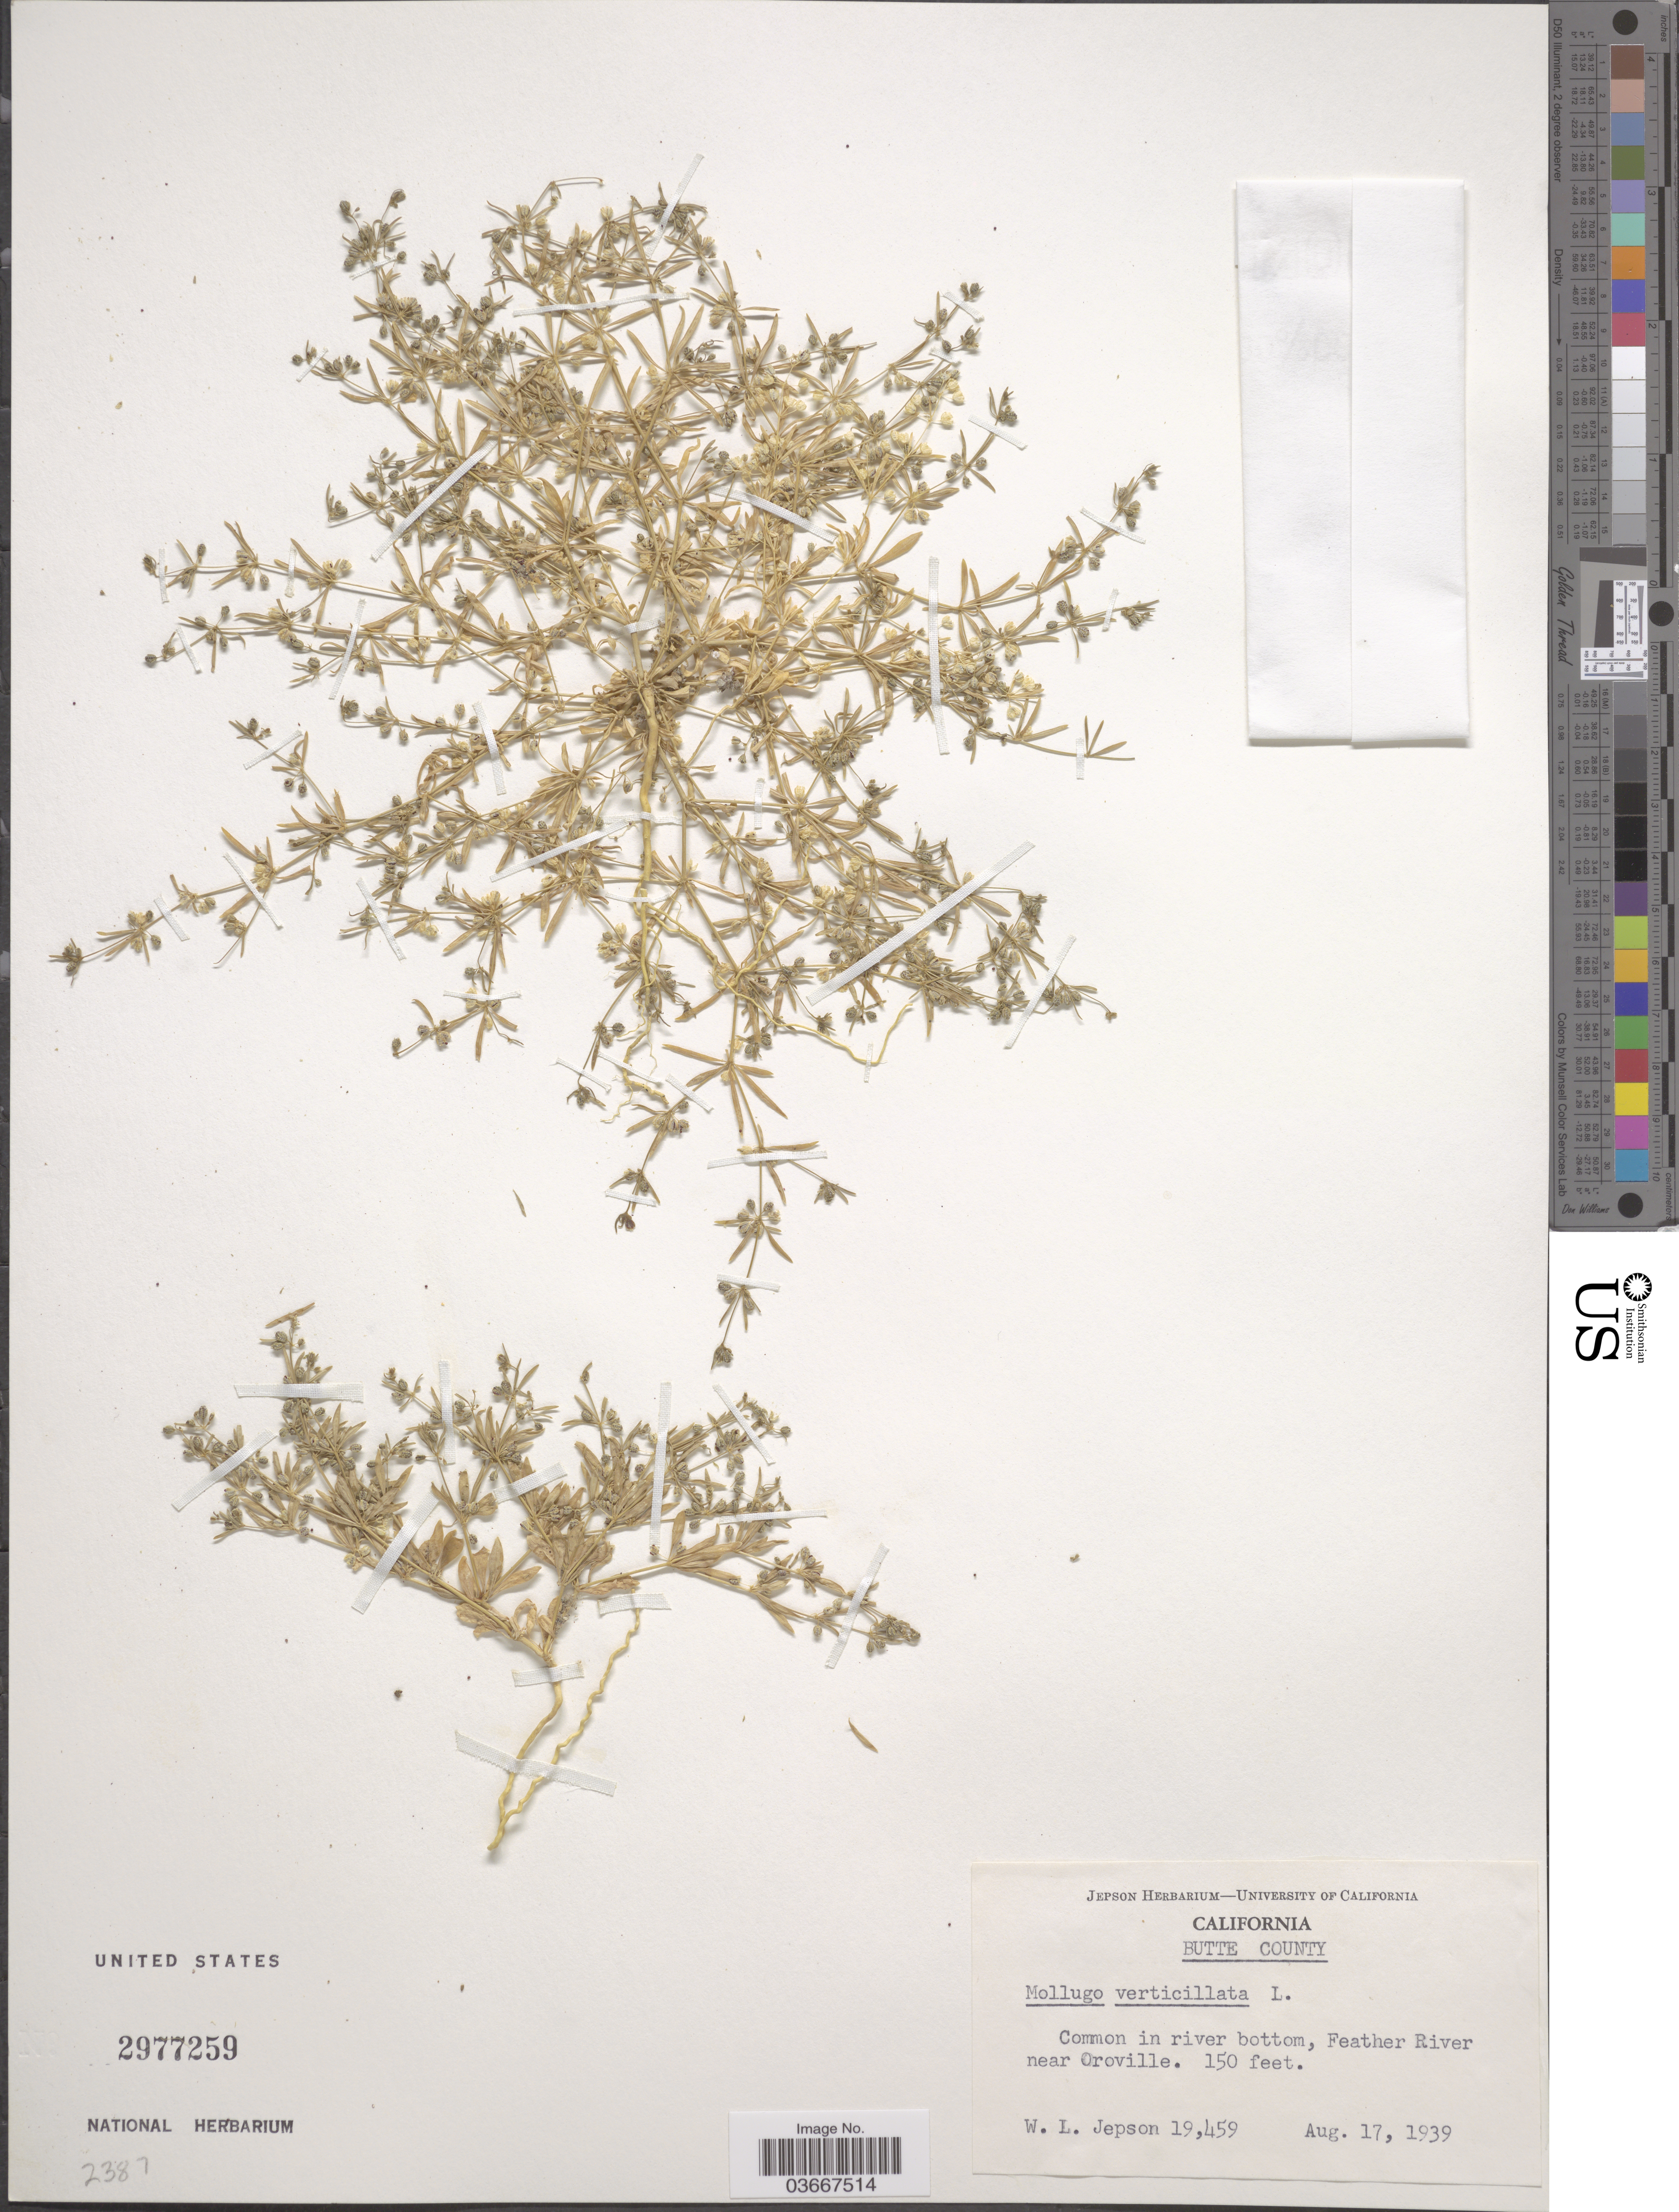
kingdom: Plantae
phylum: Tracheophyta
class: Magnoliopsida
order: Caryophyllales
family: Molluginaceae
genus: Mollugo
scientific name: Mollugo verticillata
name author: L.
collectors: W. L. Jepson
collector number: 19459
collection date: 1939-08-17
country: United States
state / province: California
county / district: Butte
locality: Butte County. Common in river bottom, Feather River near Oroville.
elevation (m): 46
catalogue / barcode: US 2977259